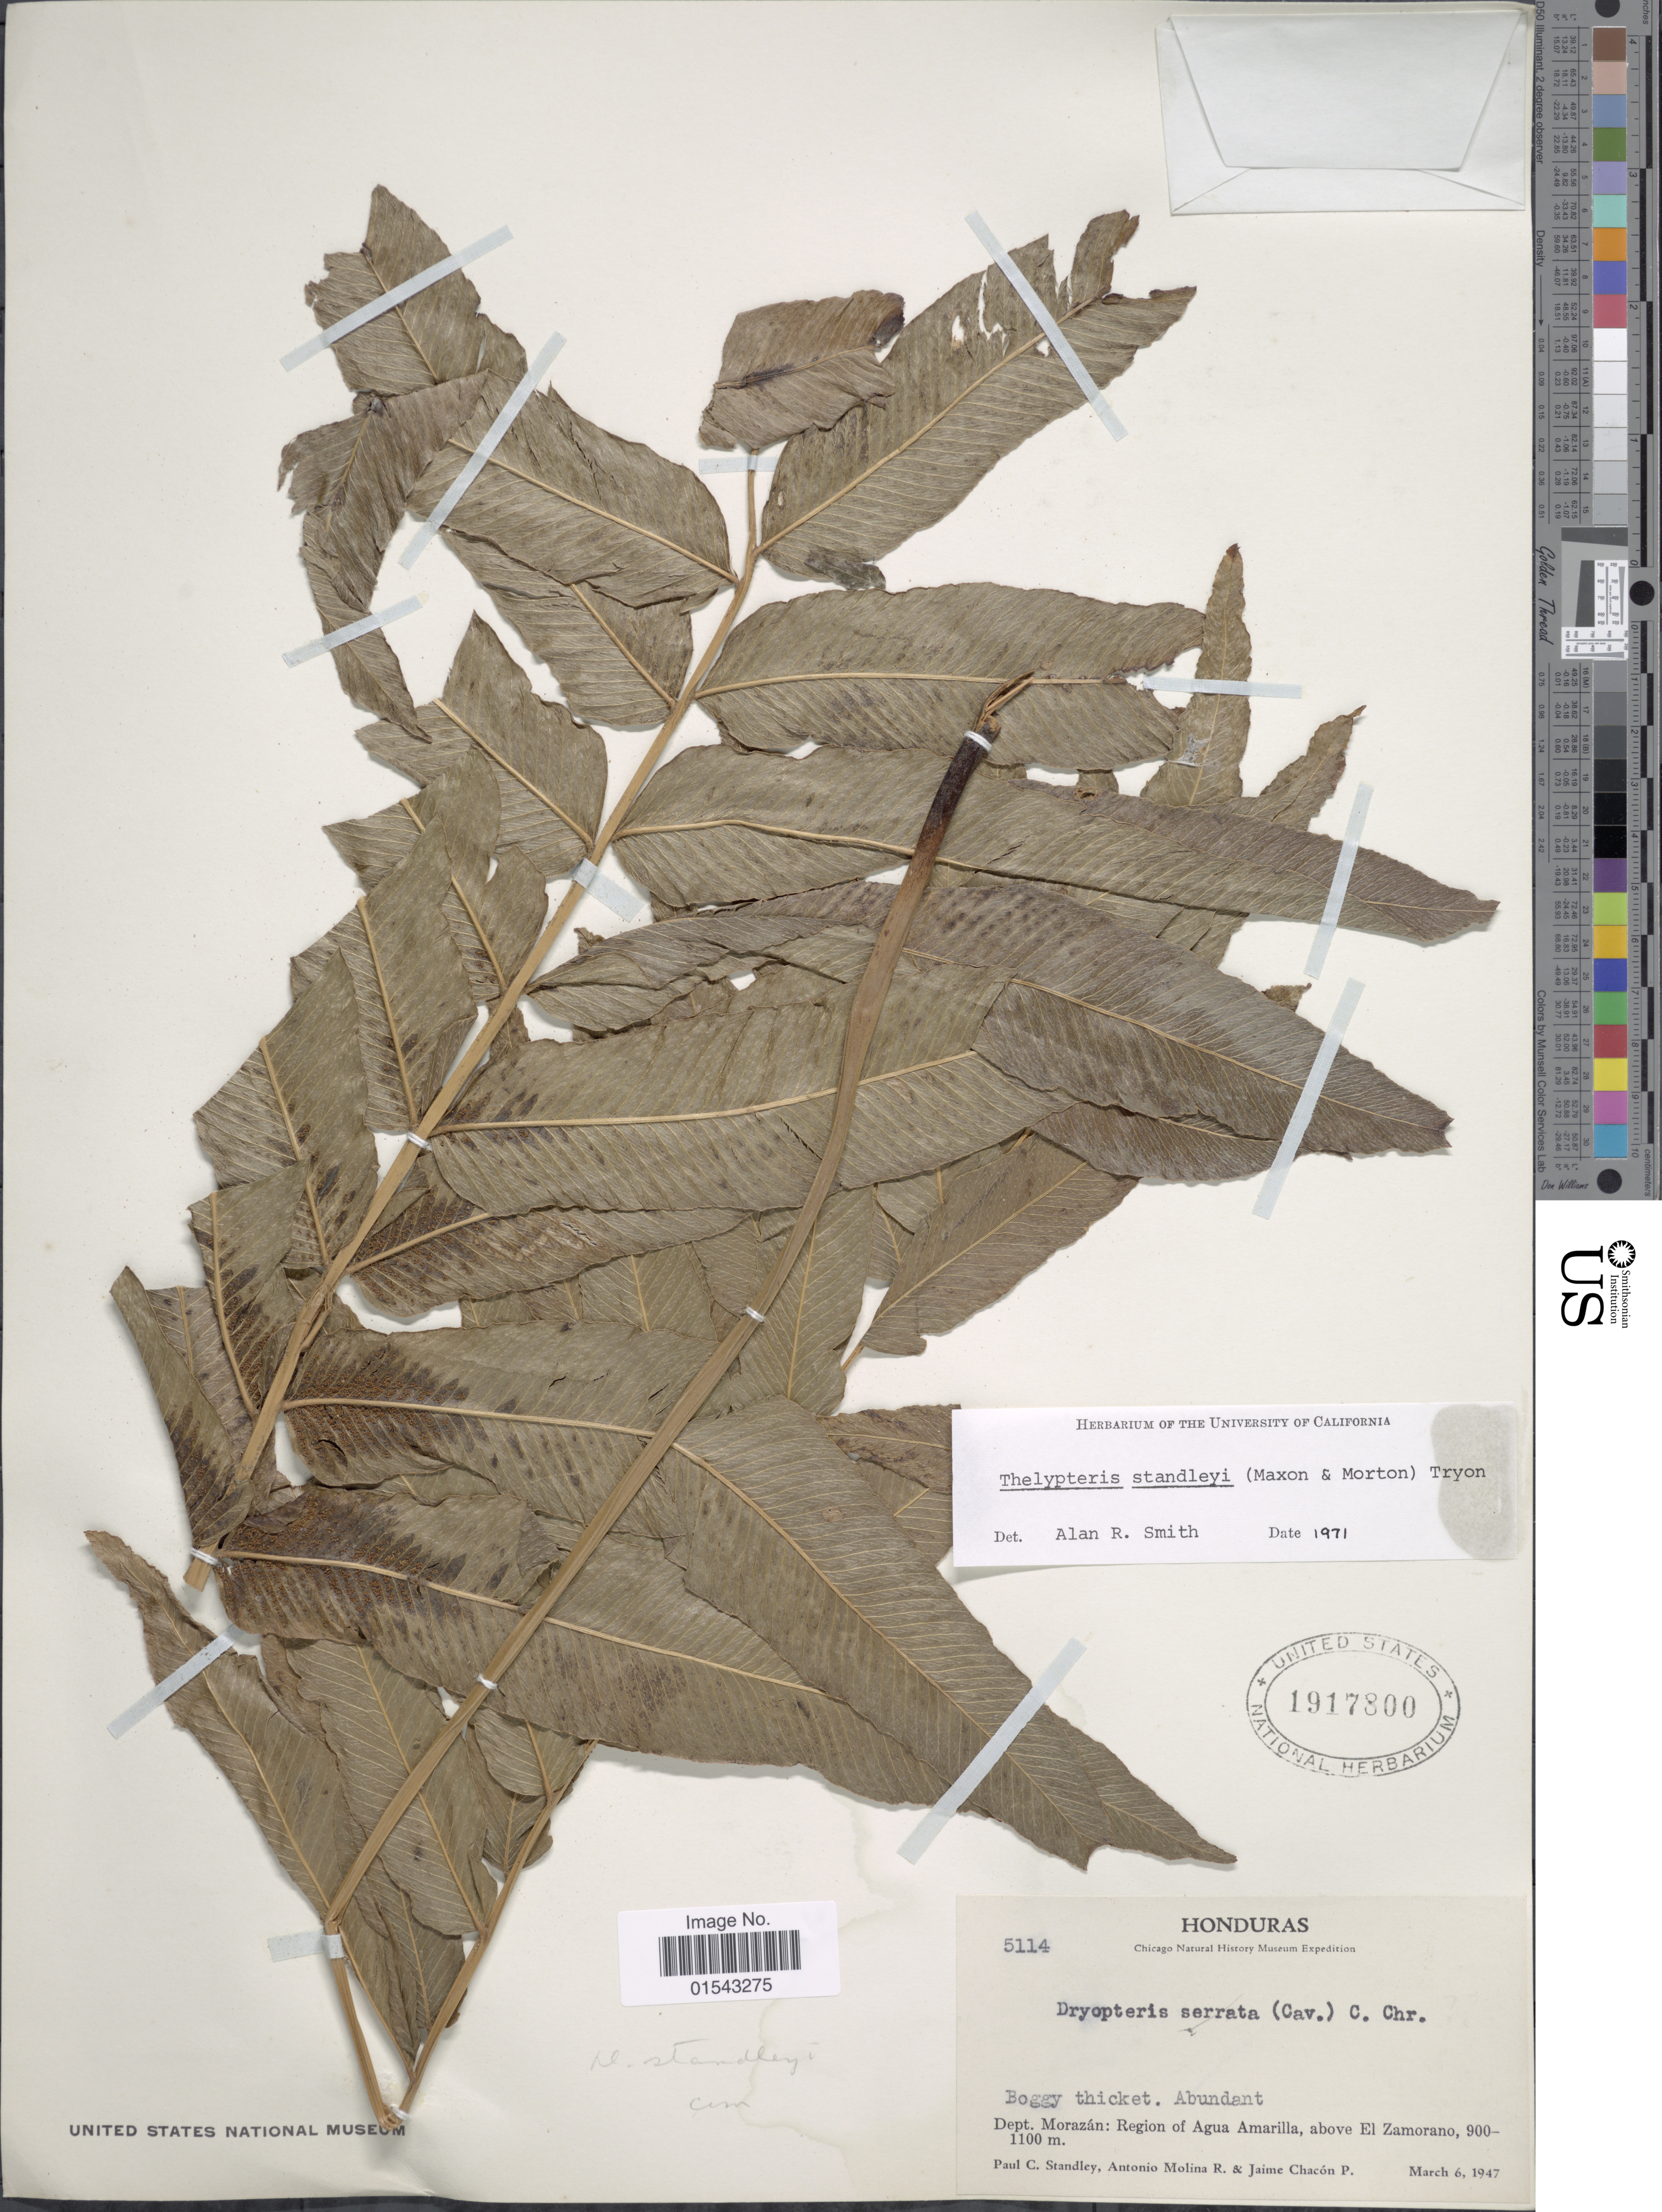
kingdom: Plantae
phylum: Tracheophyta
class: Polypodiopsida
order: Polypodiales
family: Thelypteridaceae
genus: Meniscium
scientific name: Meniscium standleyi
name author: (Maxon & C.V. Morton) Pic. Serm.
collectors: P. C. Standley, A. Molina R. & J. Chacon P.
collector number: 5114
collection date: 1947-03-06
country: Honduras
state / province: Fco. Morazán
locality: Honduras, Dept. Morazan: Region of Agua Amarilla, above El Zamorano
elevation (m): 900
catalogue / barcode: US 1917800